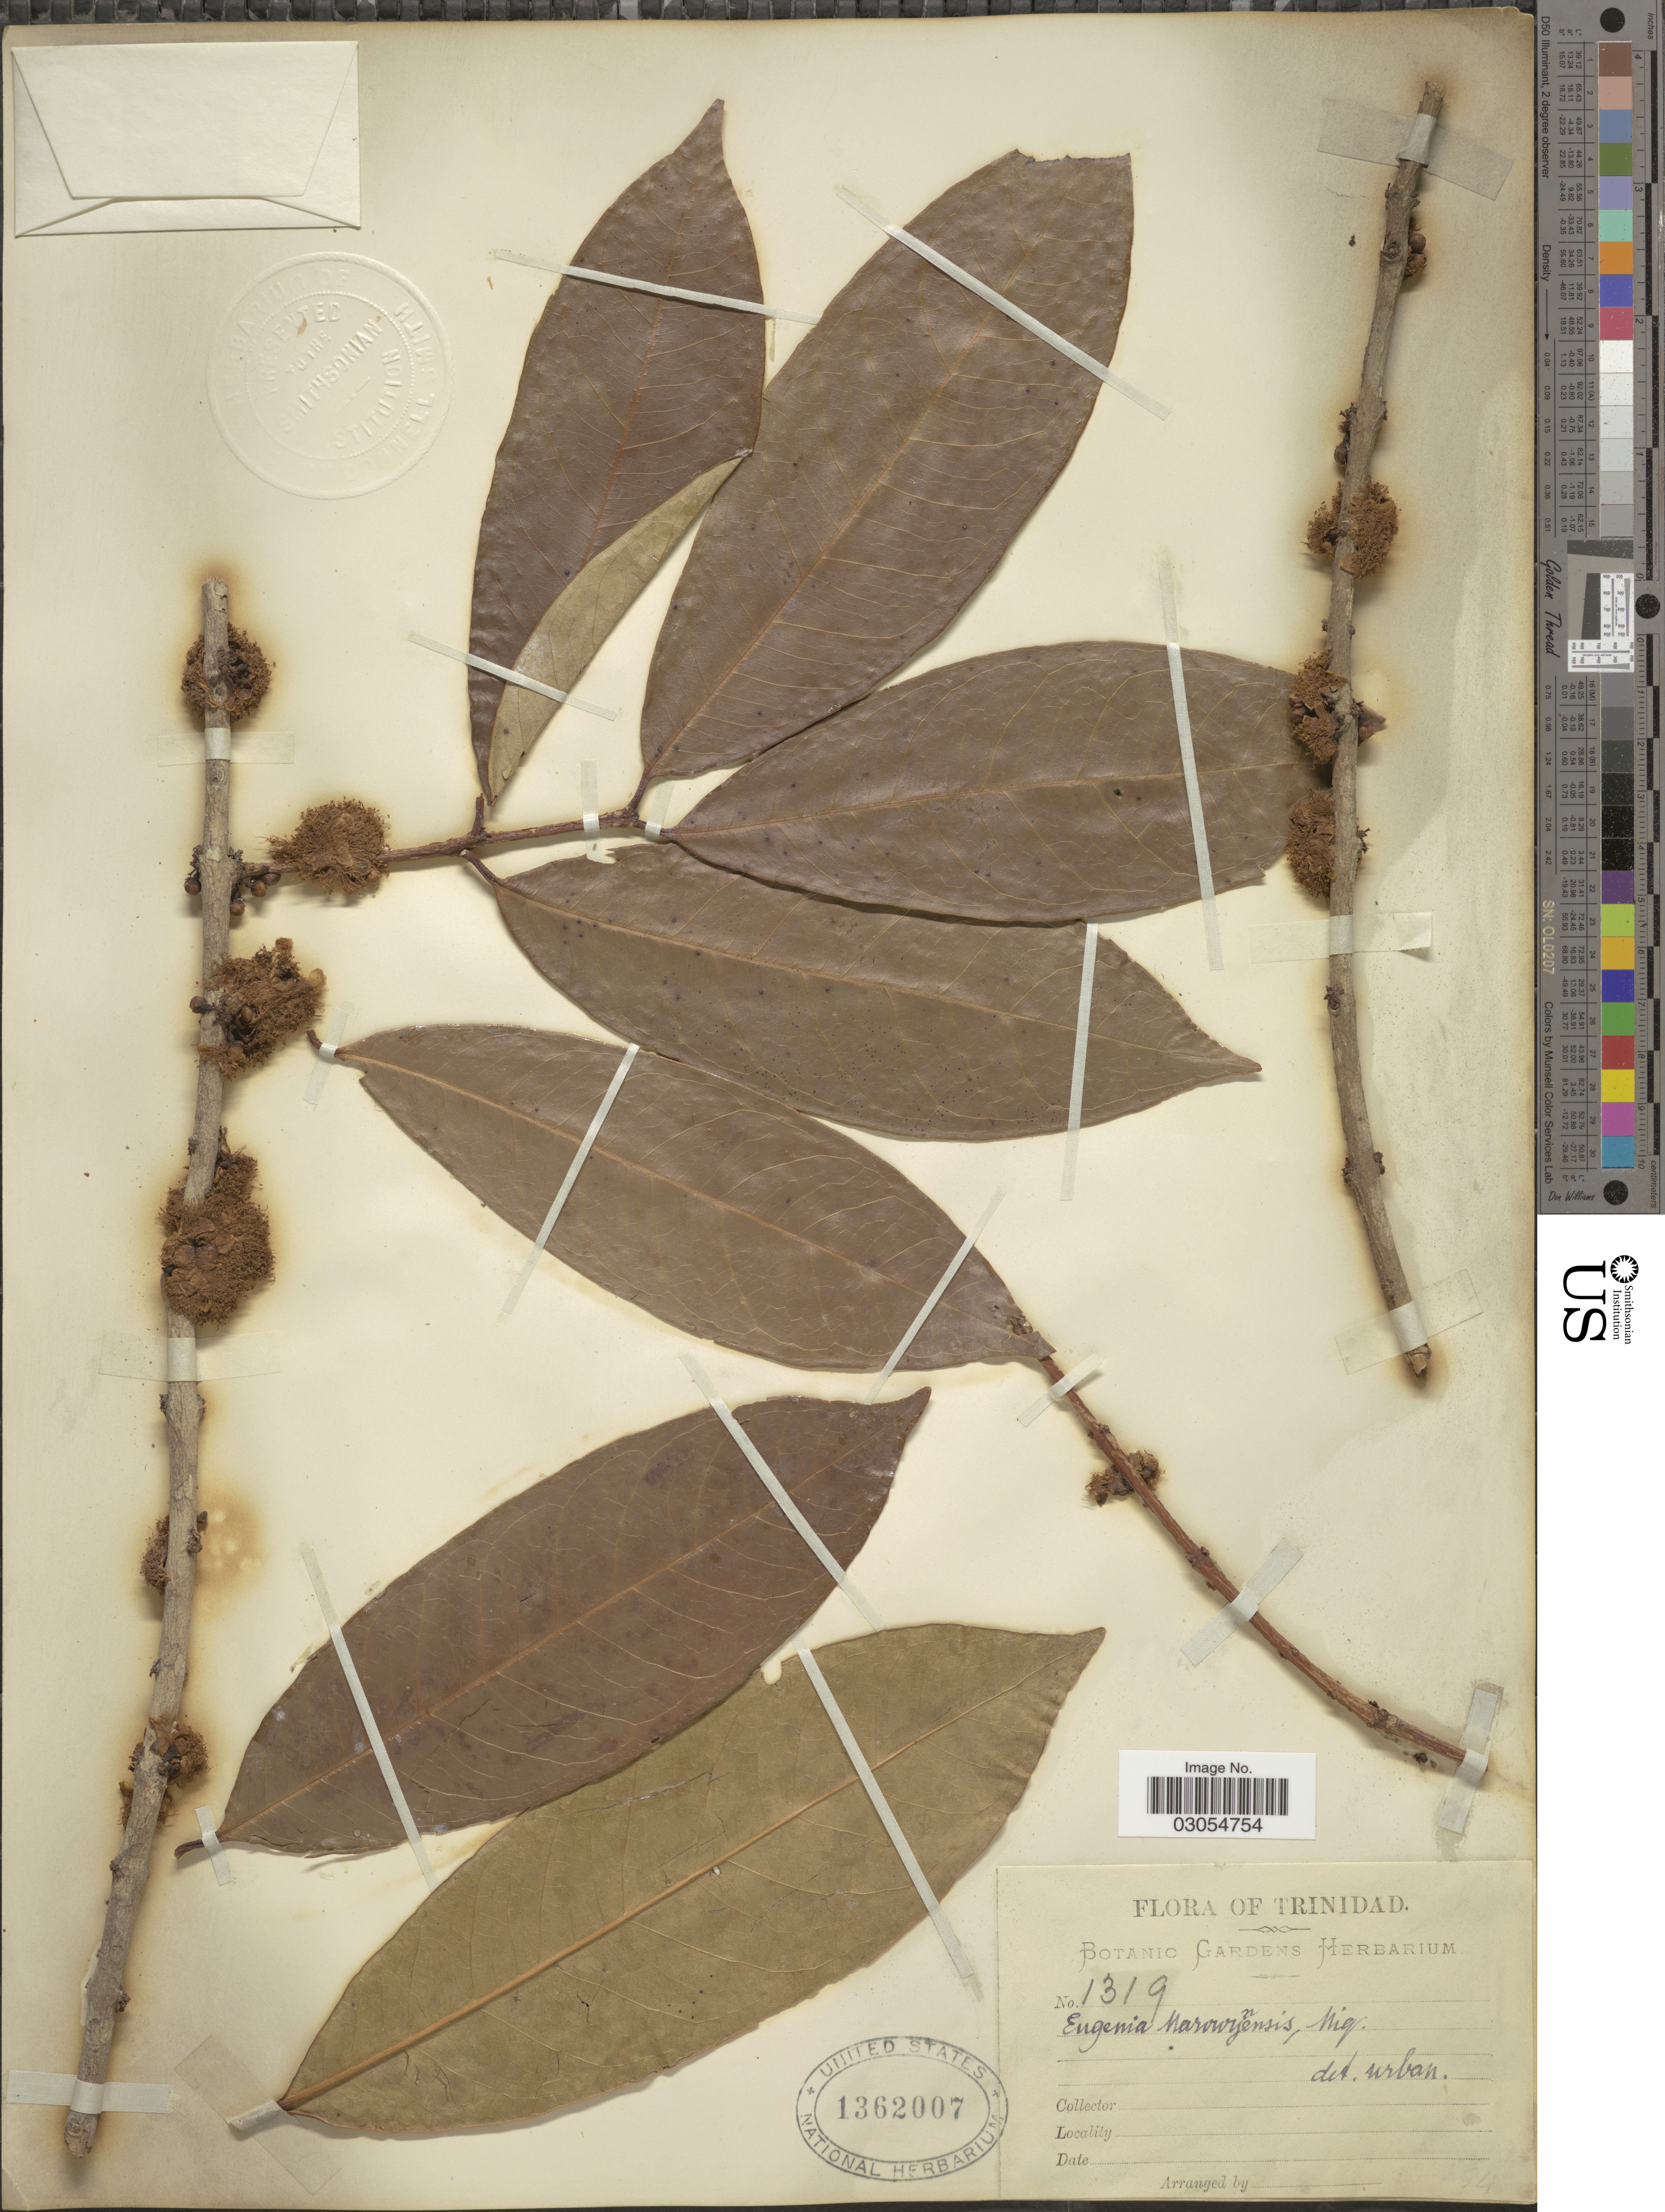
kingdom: Plantae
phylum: Tracheophyta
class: Magnoliopsida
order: Myrtales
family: Myrtaceae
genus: Eugenia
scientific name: Eugenia marowynensis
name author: Miq.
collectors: ex herb. Botanic Gardens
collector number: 1319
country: Trinidad and Tobago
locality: Trinidad.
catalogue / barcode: US 1362007